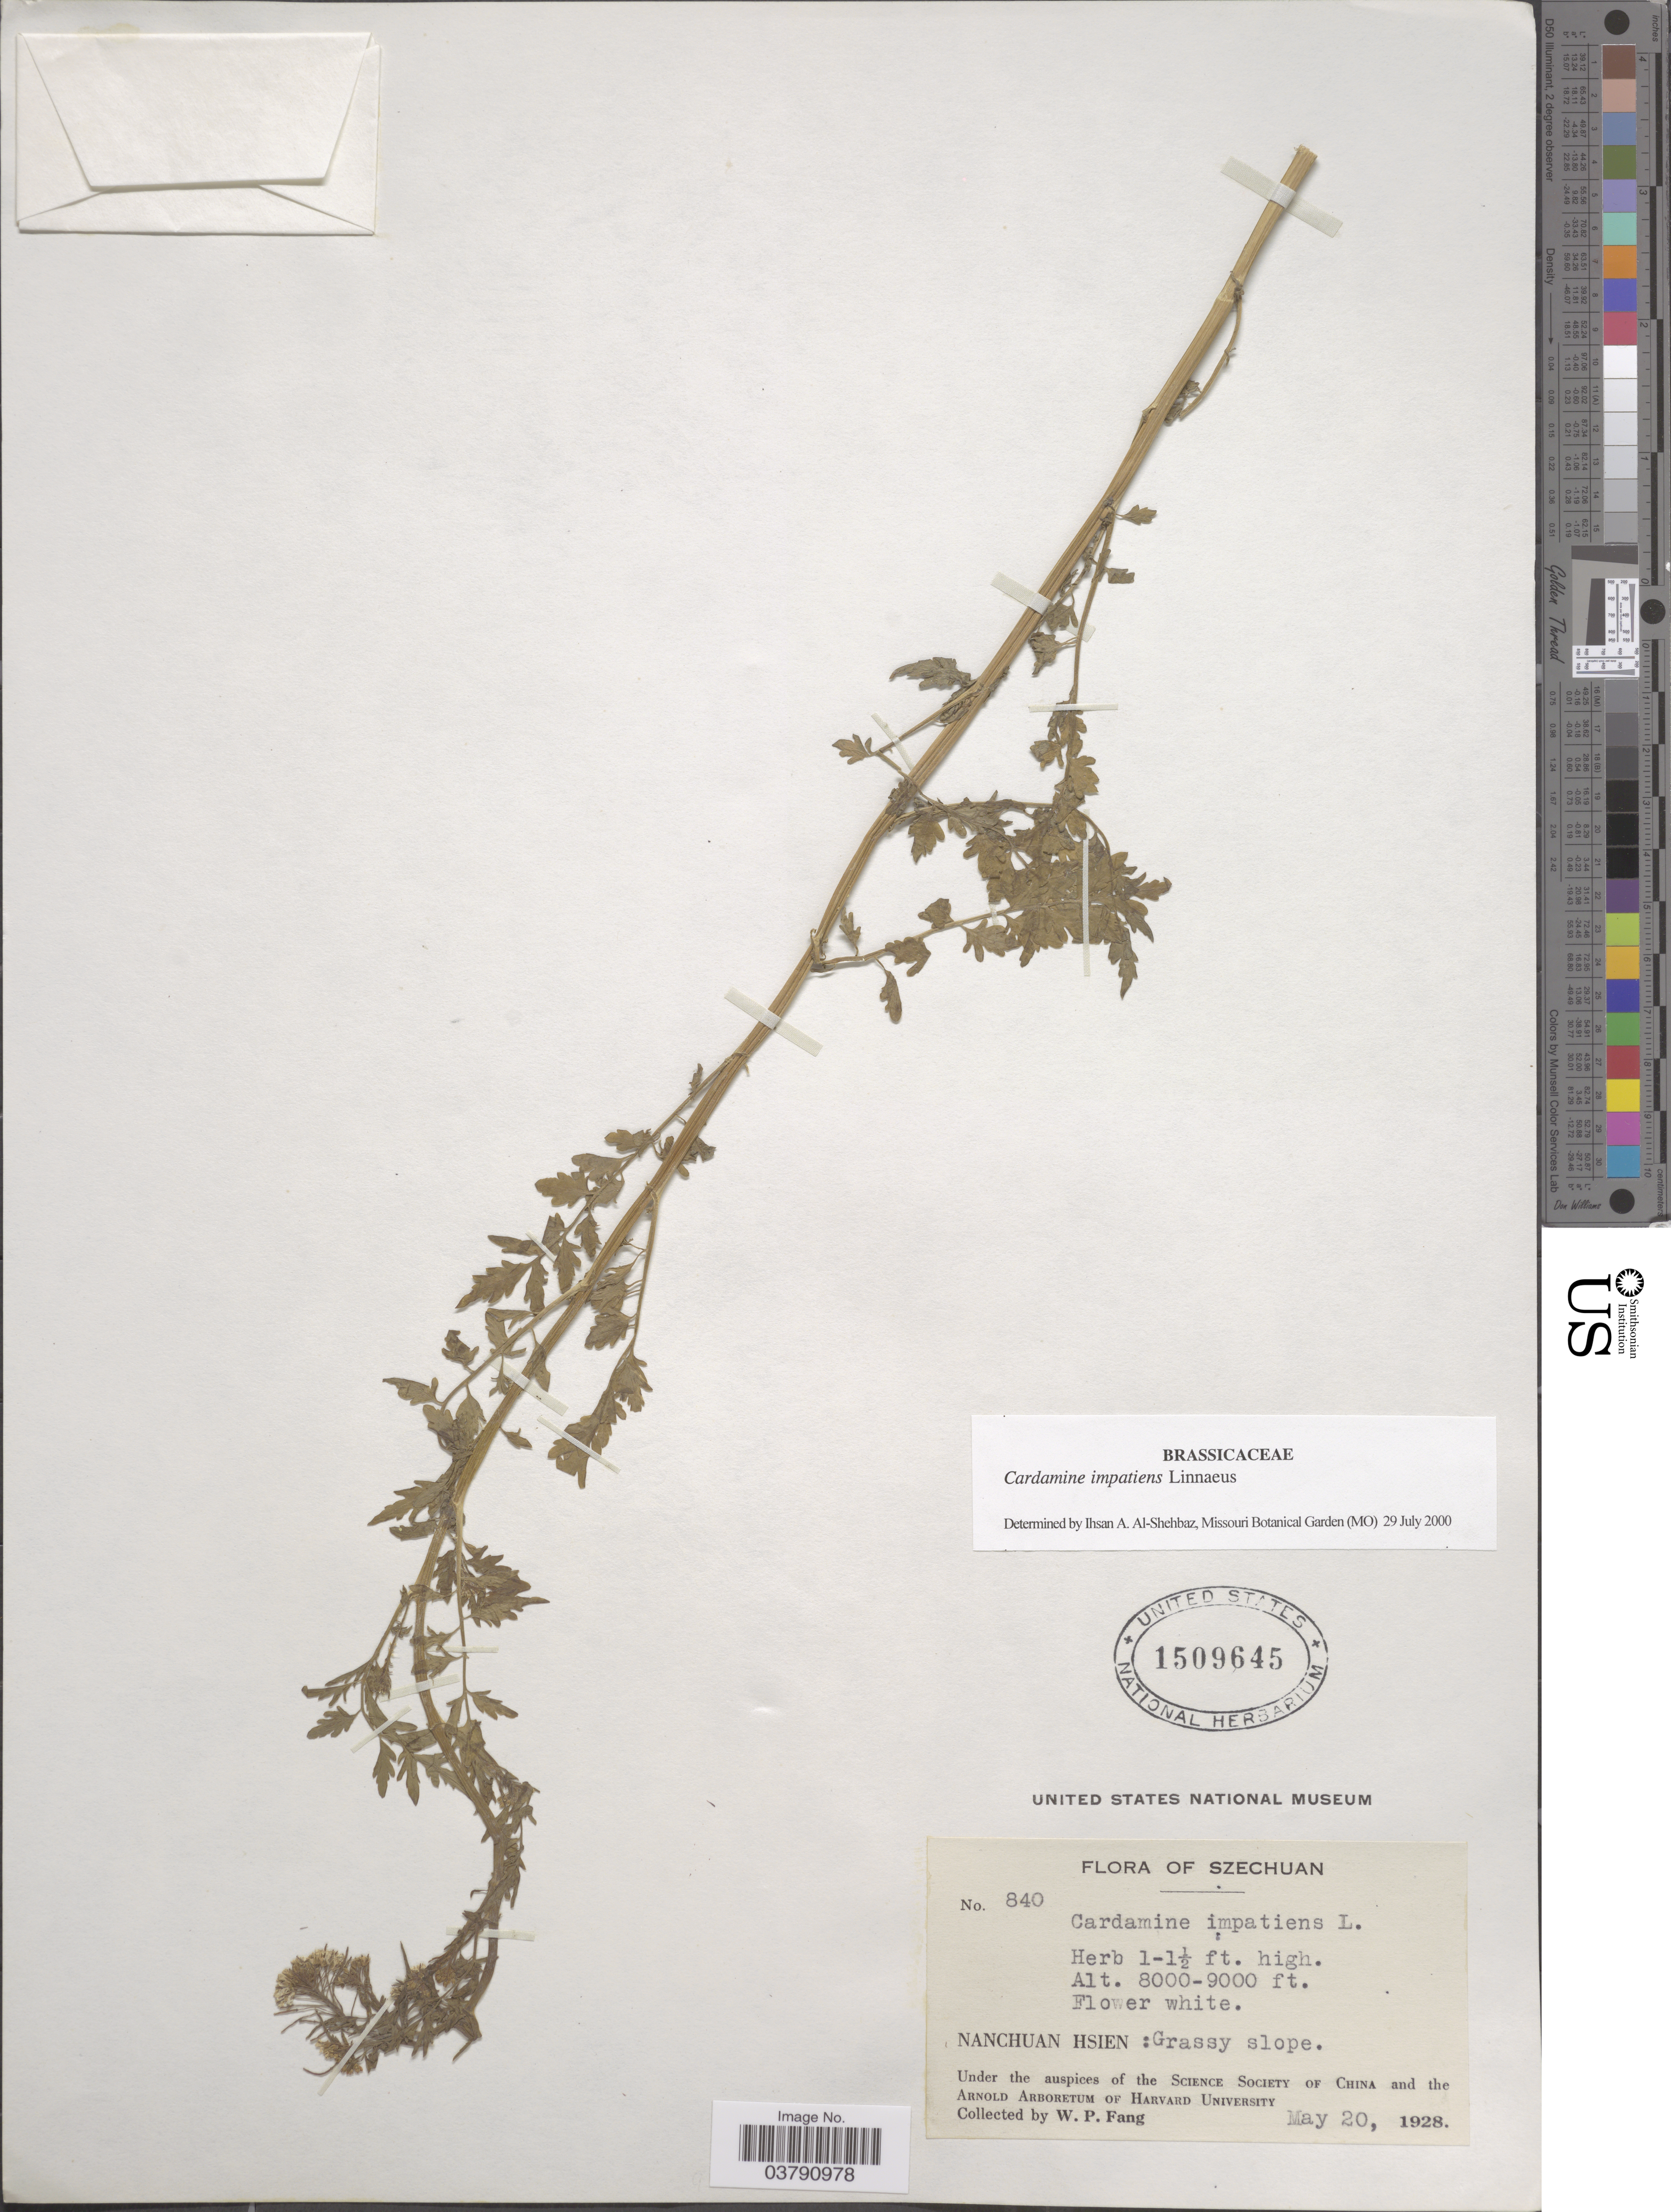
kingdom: Plantae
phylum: Tracheophyta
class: Magnoliopsida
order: Brassicales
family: Brassicaceae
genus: Cardamine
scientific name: Cardamine impatiens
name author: L.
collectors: W. P. Fang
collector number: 840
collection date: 1928-05-20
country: China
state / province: Sichuan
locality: Szechuan. Nanchuan Hsien: Grassy slope.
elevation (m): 2438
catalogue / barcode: US 1509645